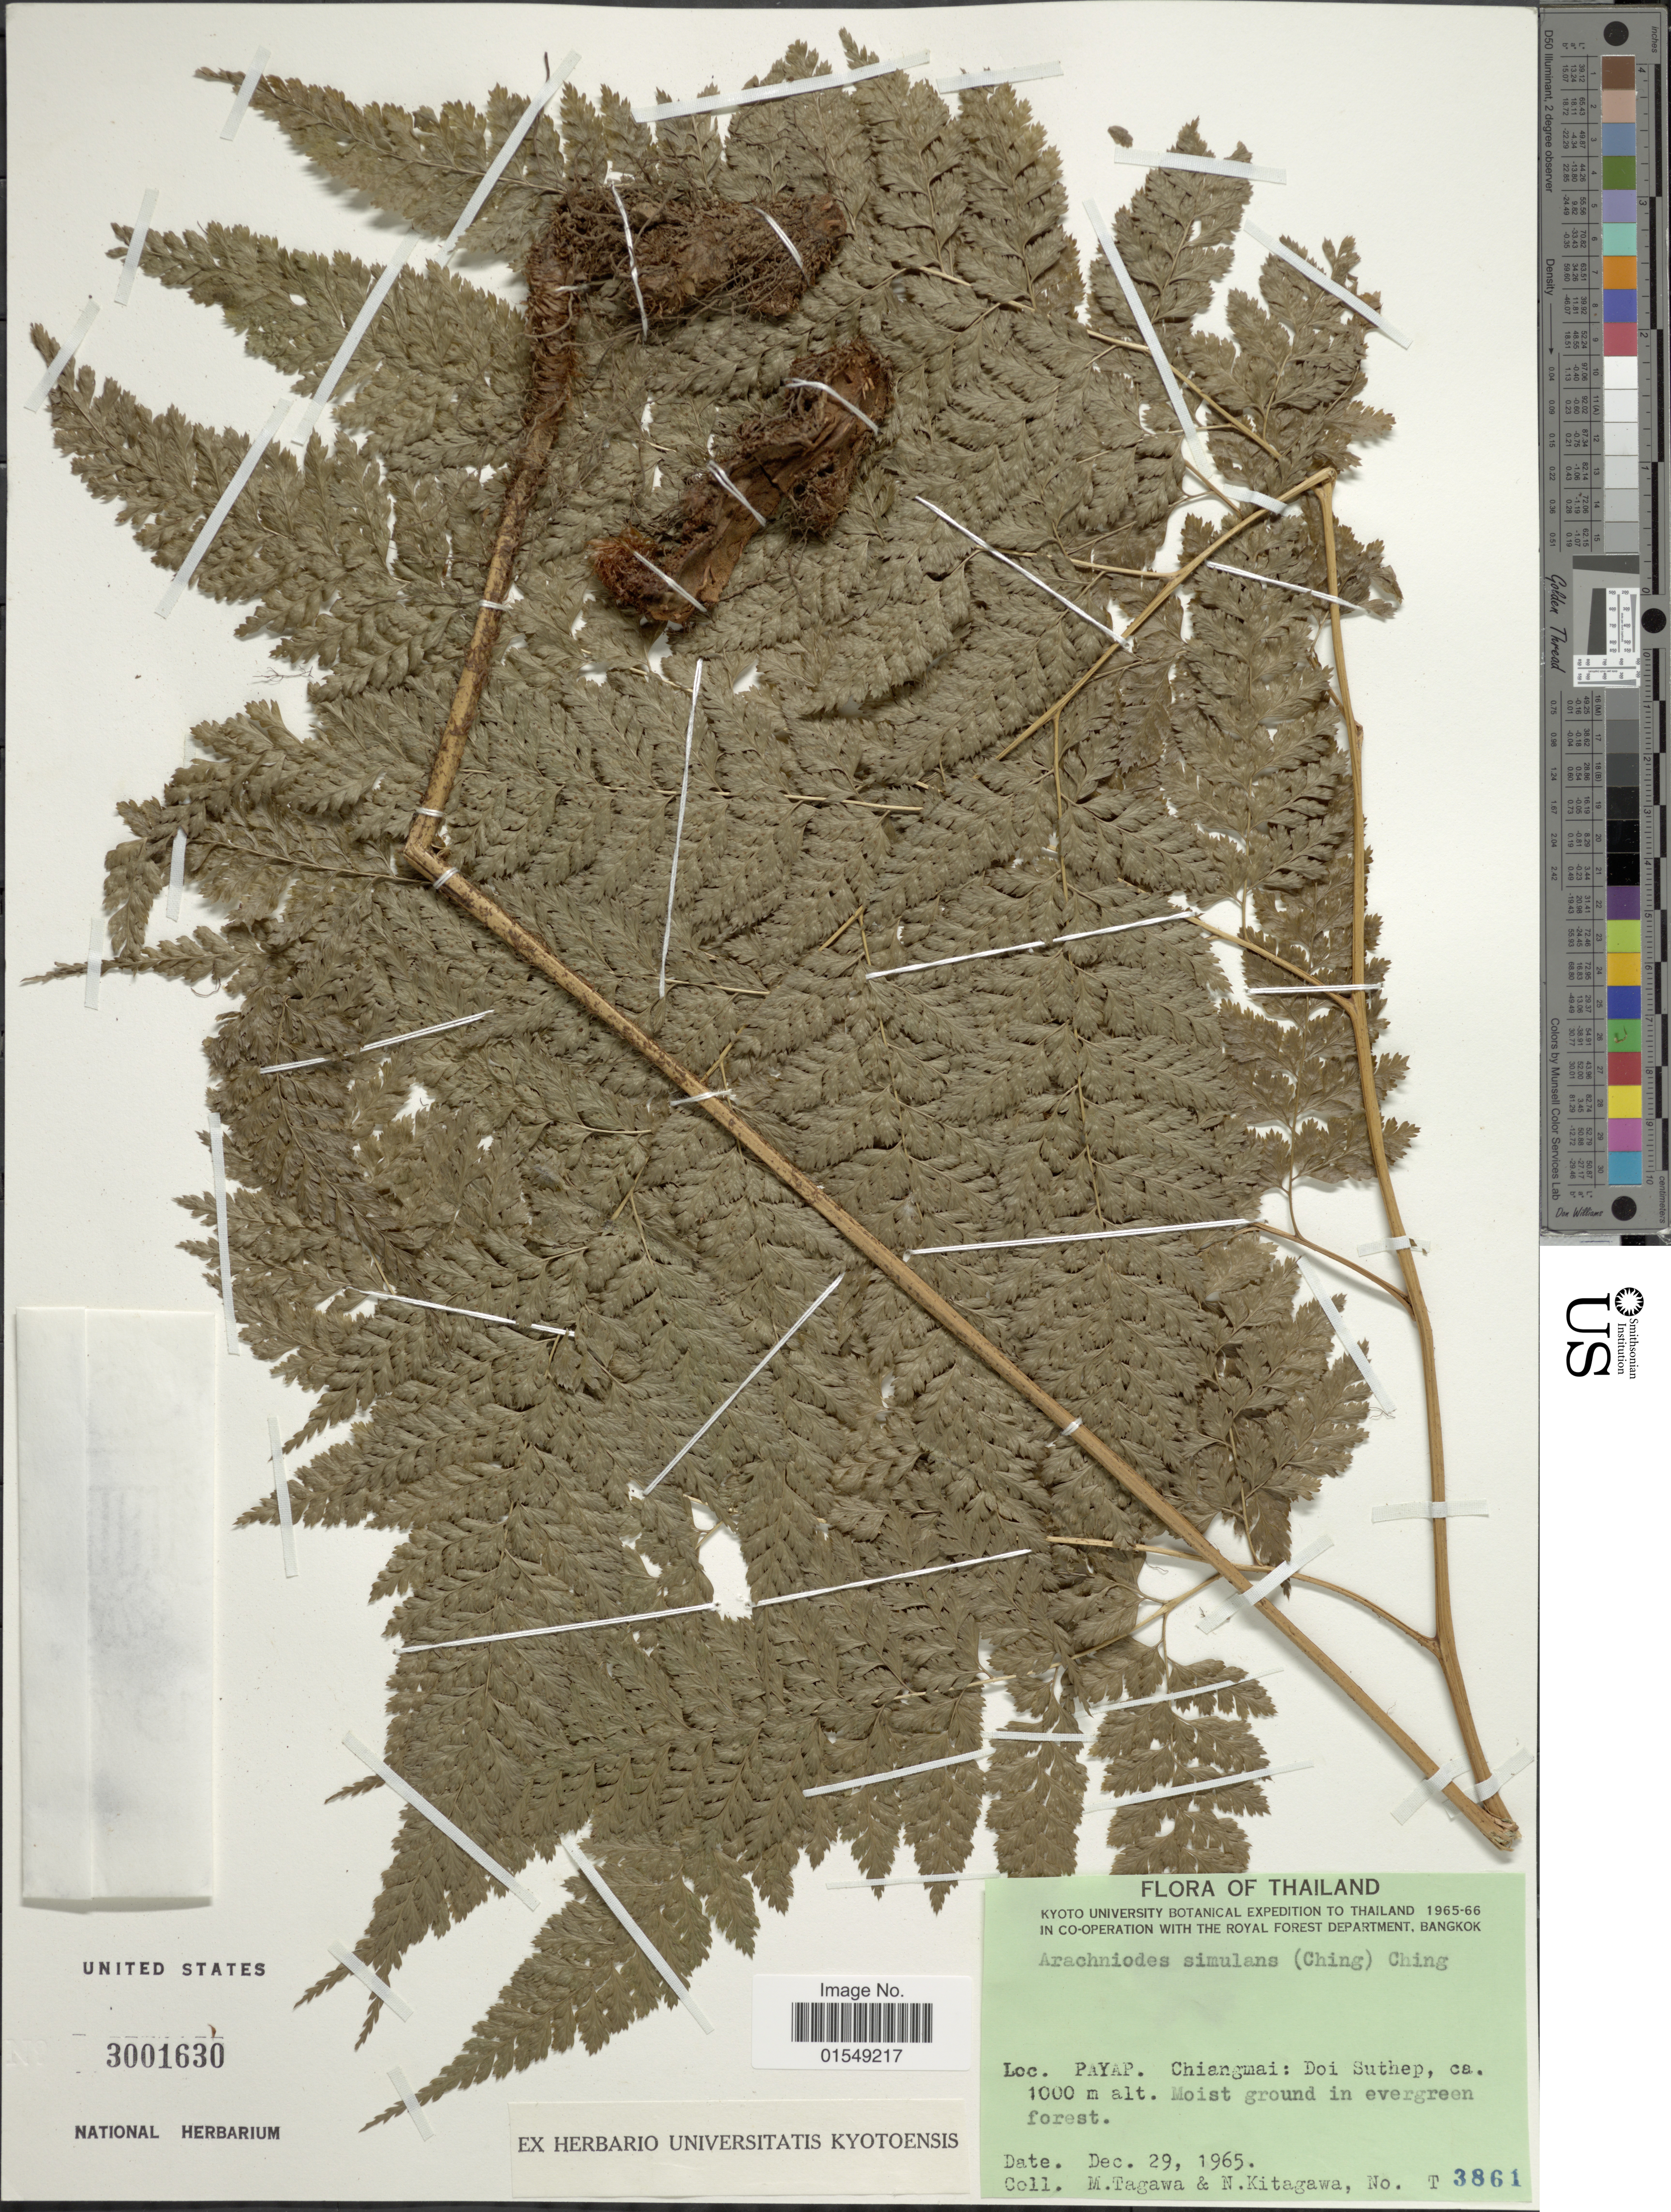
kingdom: Plantae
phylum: Tracheophyta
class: Polypodiopsida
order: Polypodiales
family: Dryopteridaceae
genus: Arachniodes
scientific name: Arachniodes simulans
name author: (Ching) Ching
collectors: M. Tagawa & N. Kitagawa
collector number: T3861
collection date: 1965-12-29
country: Thailand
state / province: Chiang Mai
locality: Payap. Chiangmai: Doi Suthep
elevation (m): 1000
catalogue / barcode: US 3001630